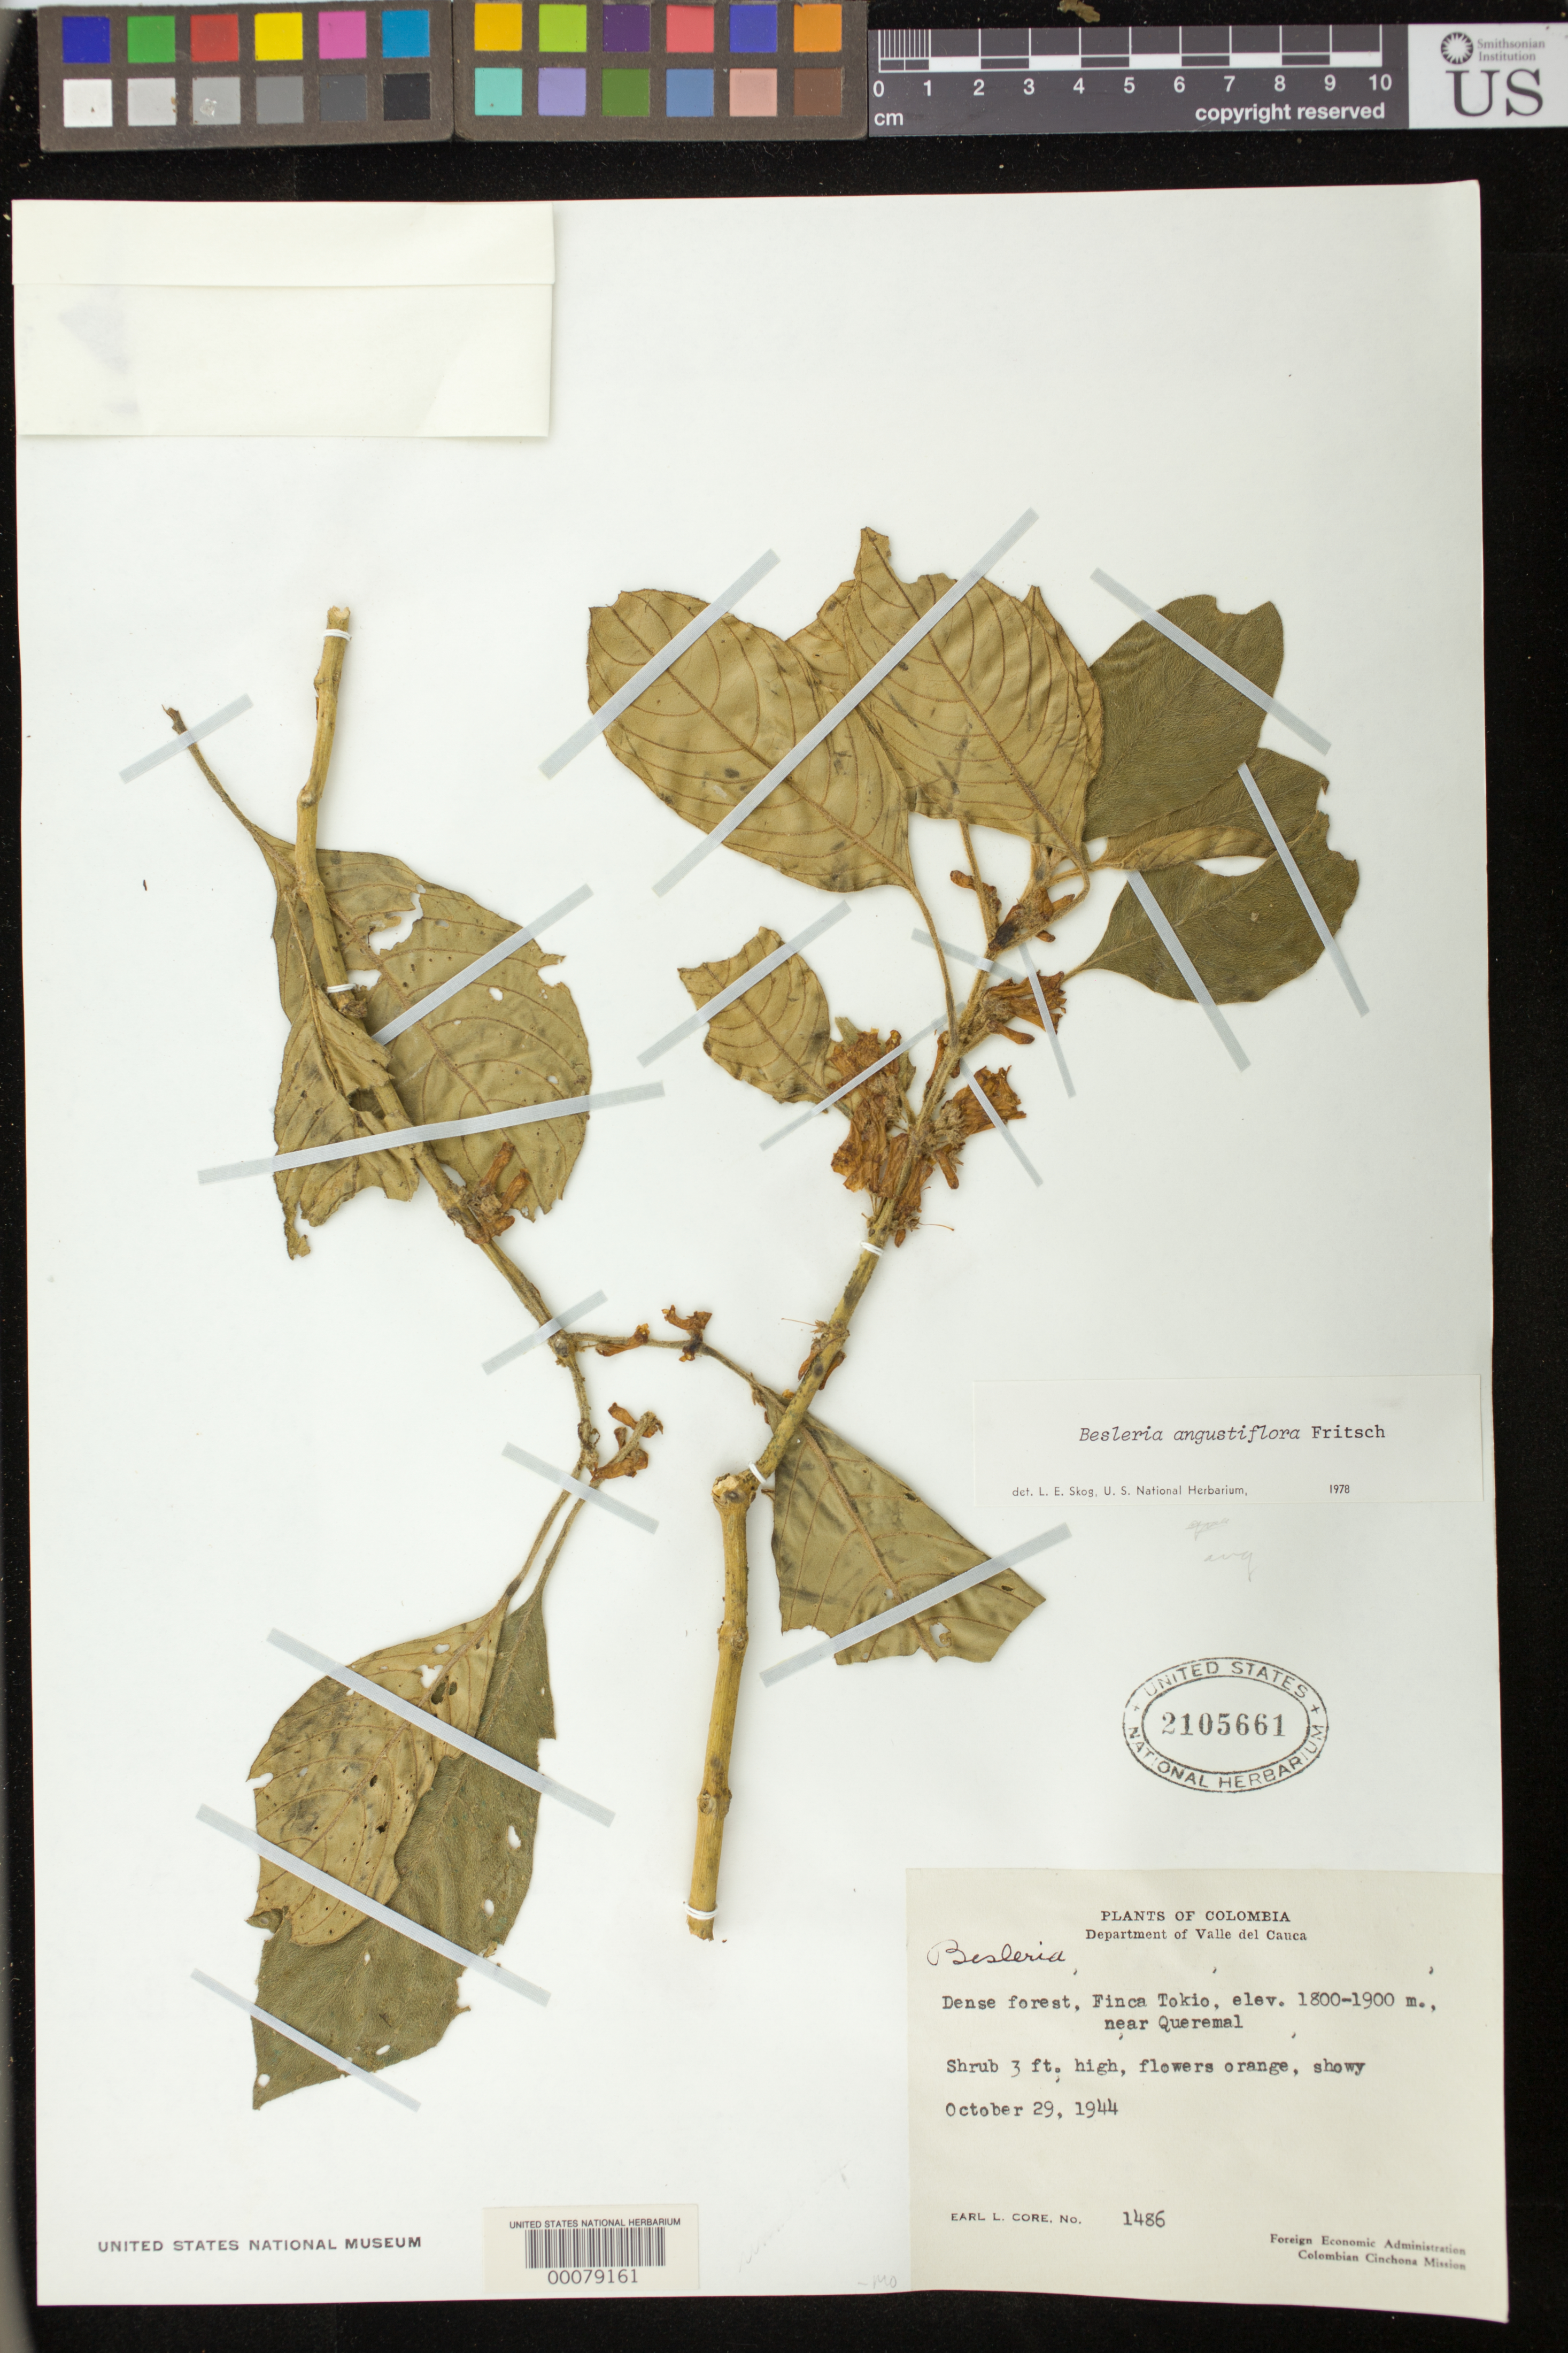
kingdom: Plantae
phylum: Tracheophyta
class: Magnoliopsida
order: Lamiales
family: Gesneriaceae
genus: Besleria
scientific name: Besleria angustiflora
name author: Fritsch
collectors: E. L. Core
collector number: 1486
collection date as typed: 29 Oct 1944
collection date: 1944-10-29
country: Colombia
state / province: Valle del Cauca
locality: Finca Tokio, near Queremal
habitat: Dense forest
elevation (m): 1800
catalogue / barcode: US 2105661